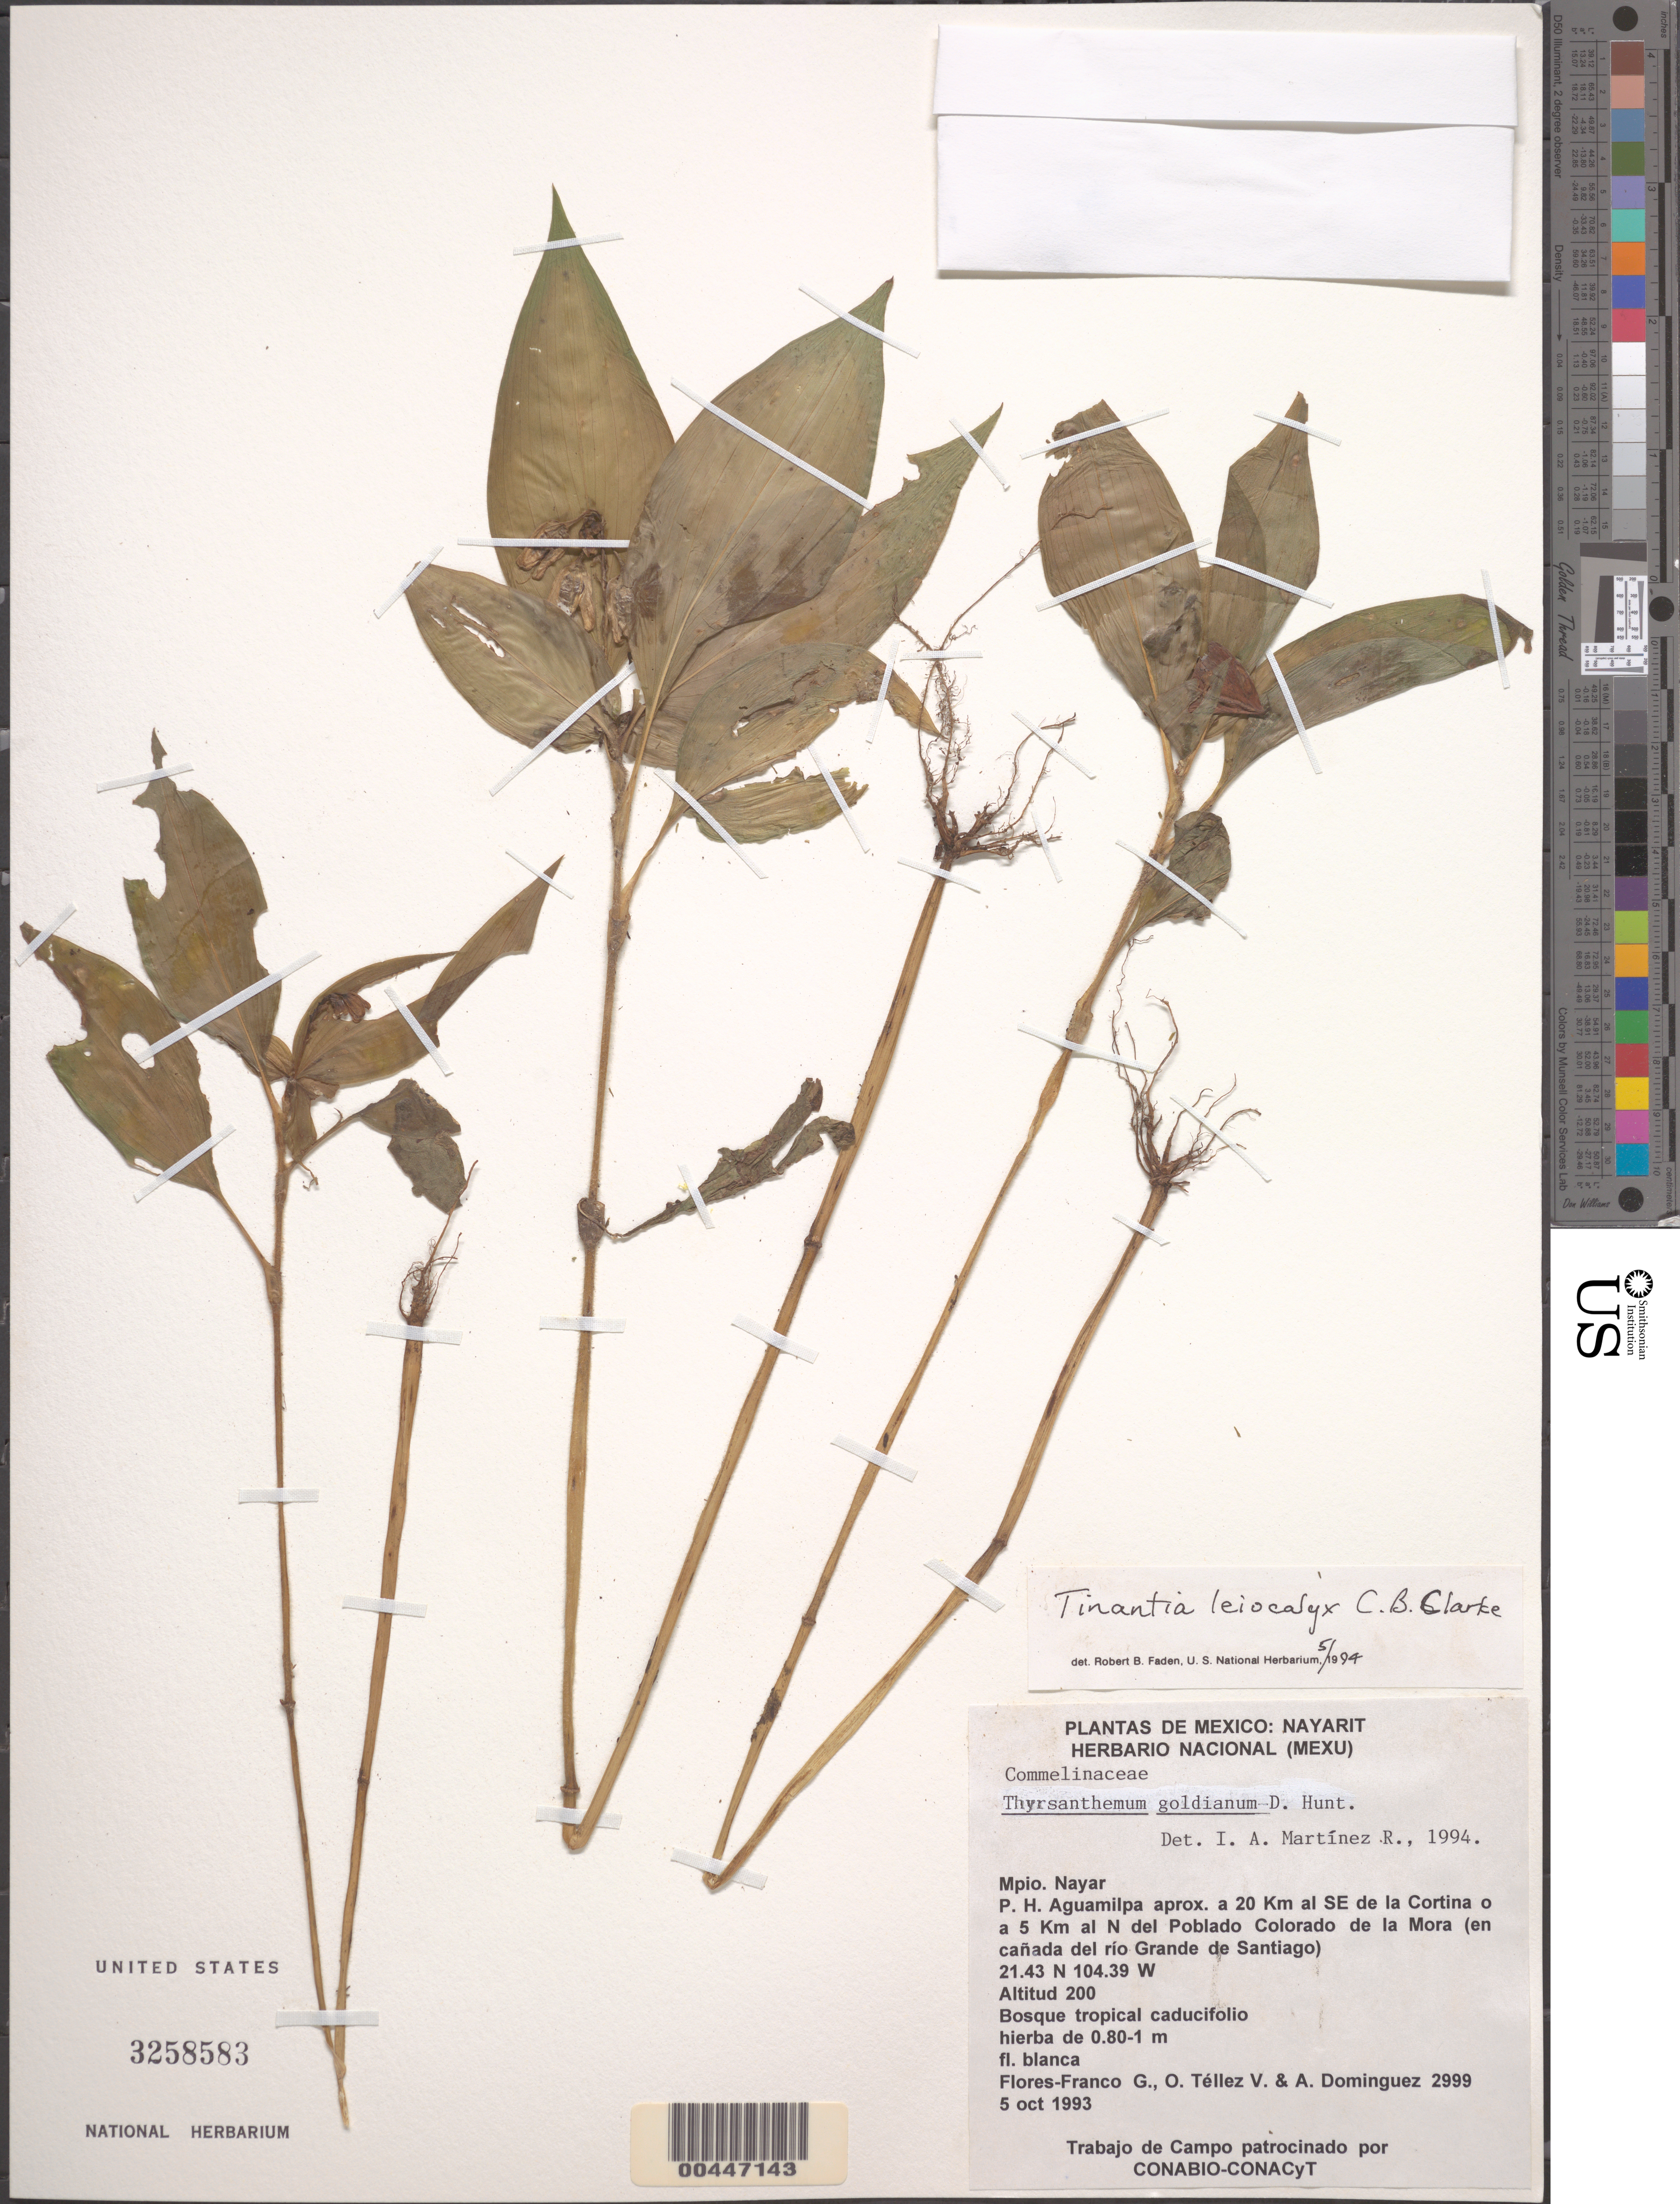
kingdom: Plantae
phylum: Tracheophyta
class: Liliopsida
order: Commelinales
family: Commelinaceae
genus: Tinantia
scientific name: Tinantia leiocalyx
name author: C.B. Clarke in Donn. Sm.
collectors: G. Flores F., O. Téllez V. & A. Dominguez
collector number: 2999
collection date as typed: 05 Oct 1993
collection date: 1993-10-05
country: Mexico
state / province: Nayarit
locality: Nayar, se de la cortina, N of poblado colorado de la mora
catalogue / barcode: US 3258583